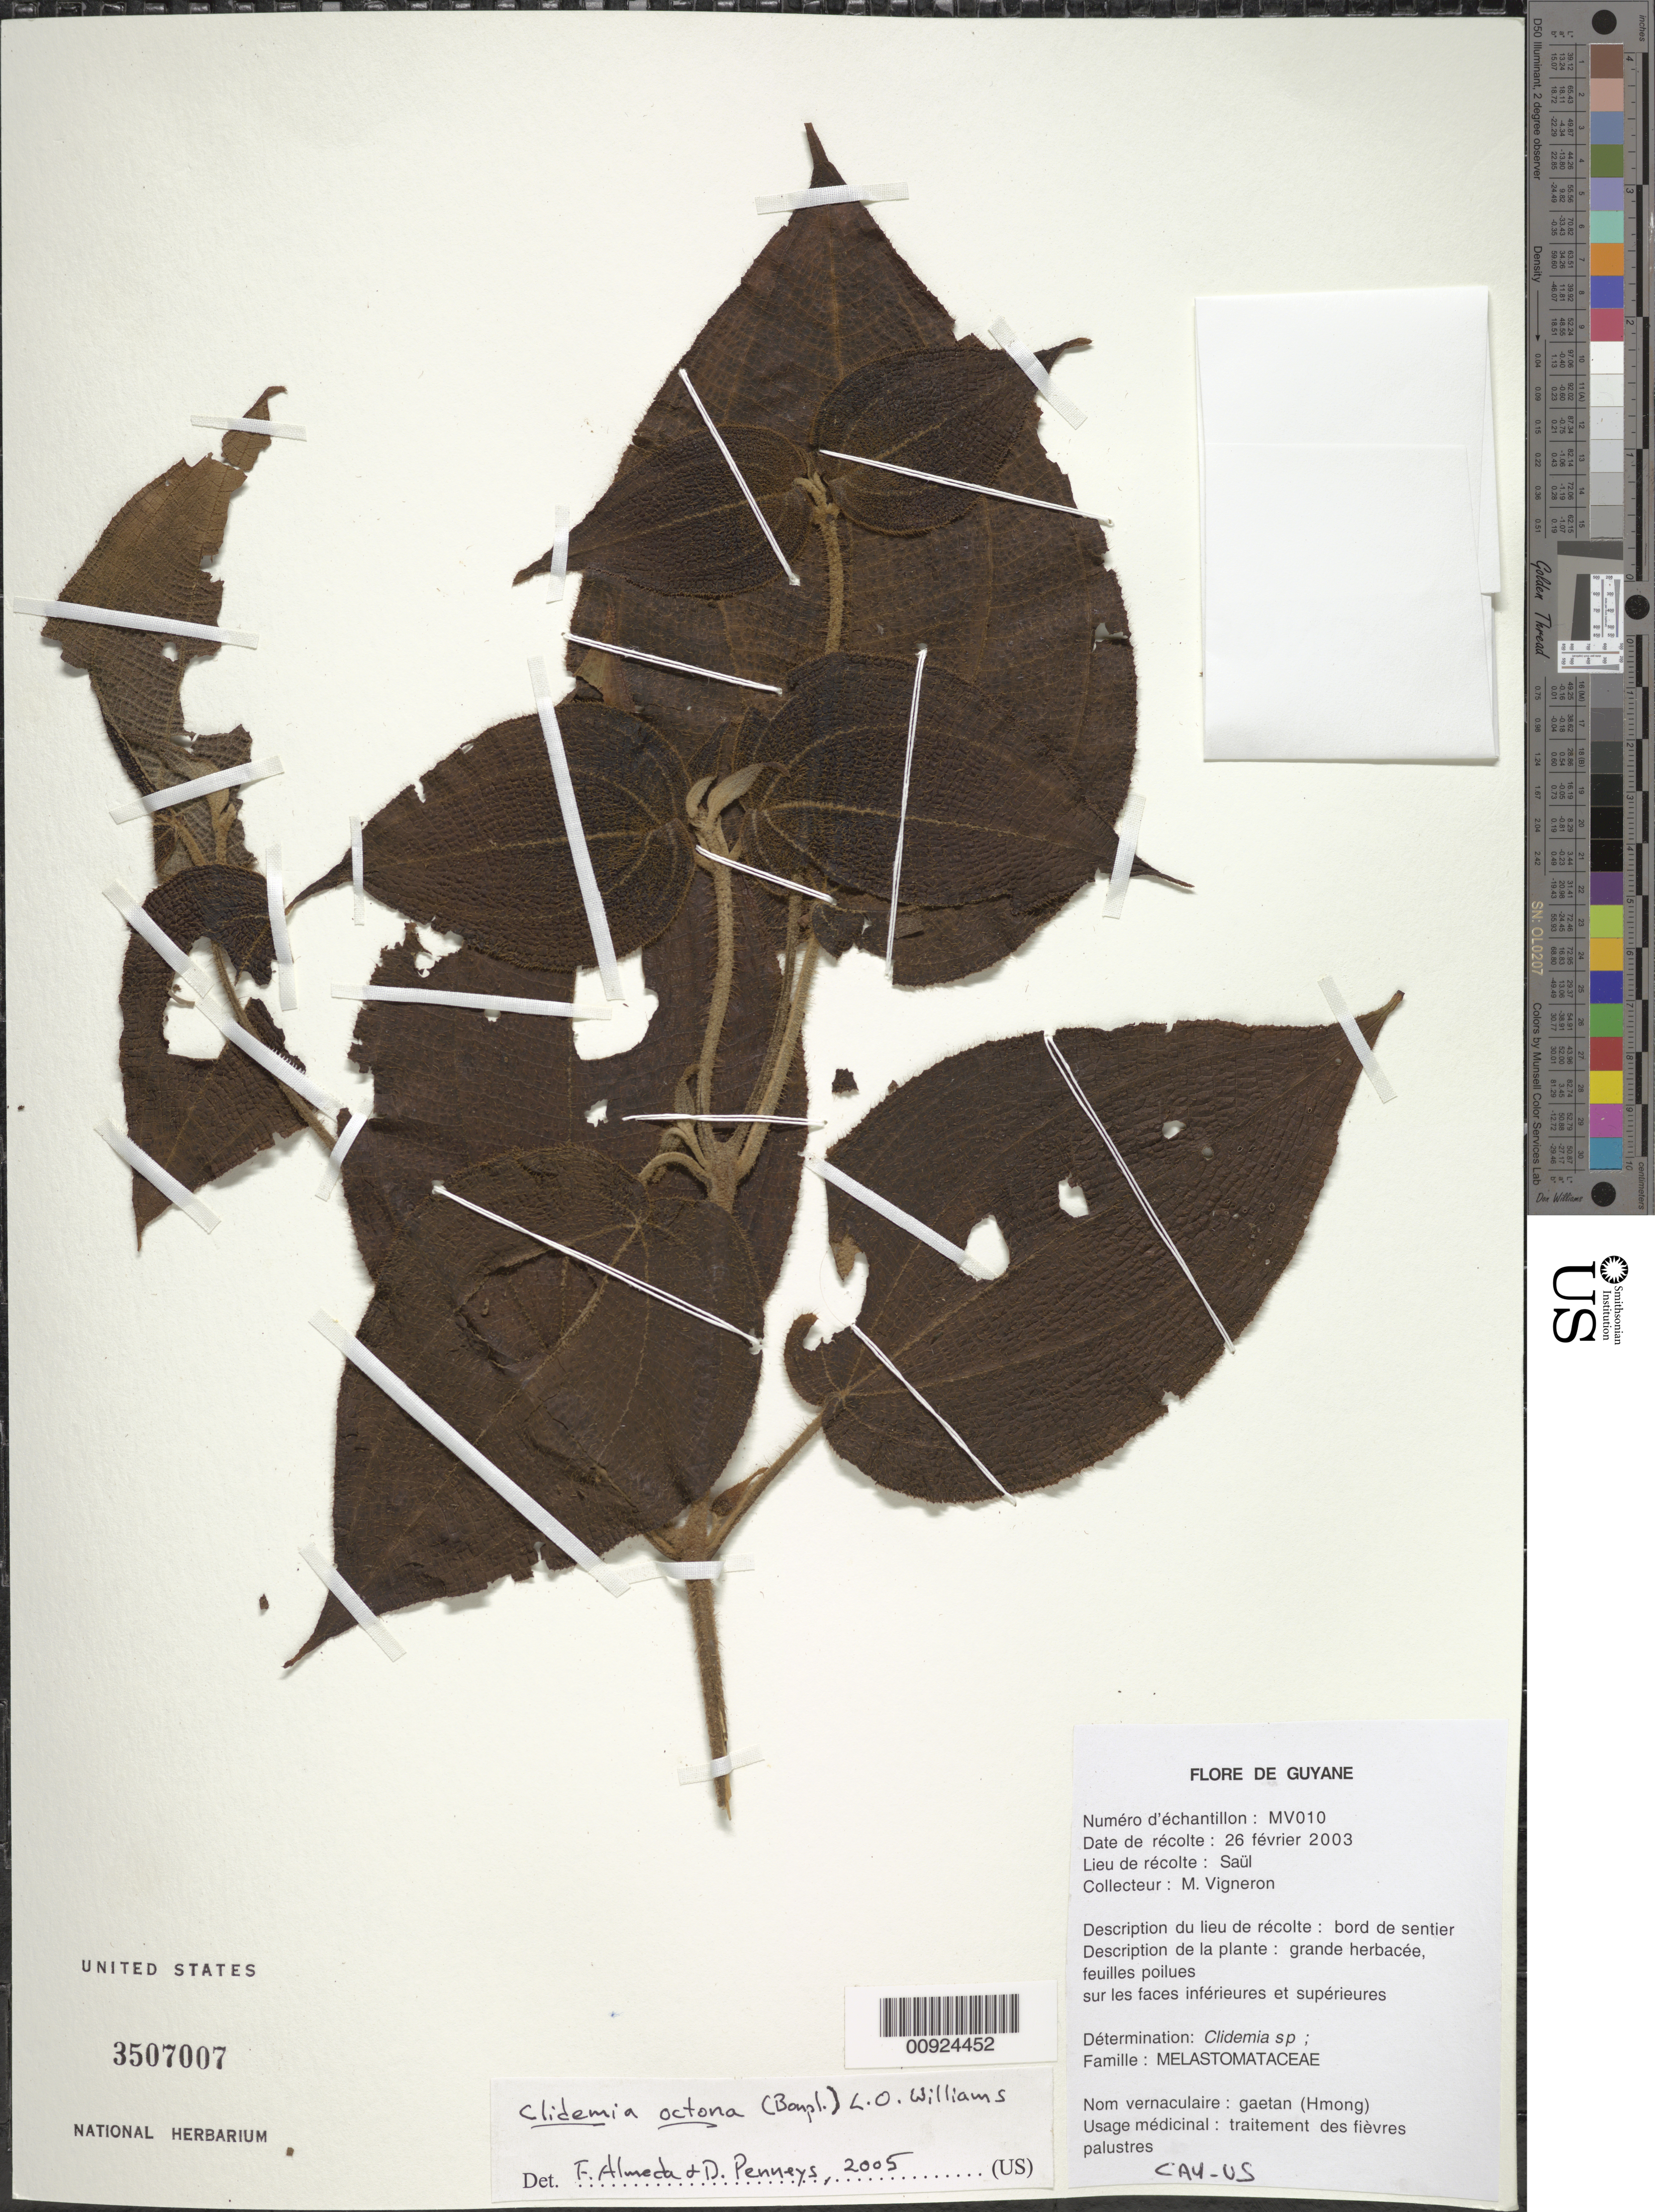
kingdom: Plantae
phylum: Tracheophyta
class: Magnoliopsida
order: Myrtales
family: Melastomataceae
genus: Clidemia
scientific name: Clidemia octona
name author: (Bonpl.) L.O. Williams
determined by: Almeda, F.; Penneys, D. S.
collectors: M. Vigneron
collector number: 10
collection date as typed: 26-Feb-03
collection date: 2003-02-26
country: French Guiana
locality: Saül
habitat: Bord de sentier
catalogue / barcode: US 3507007